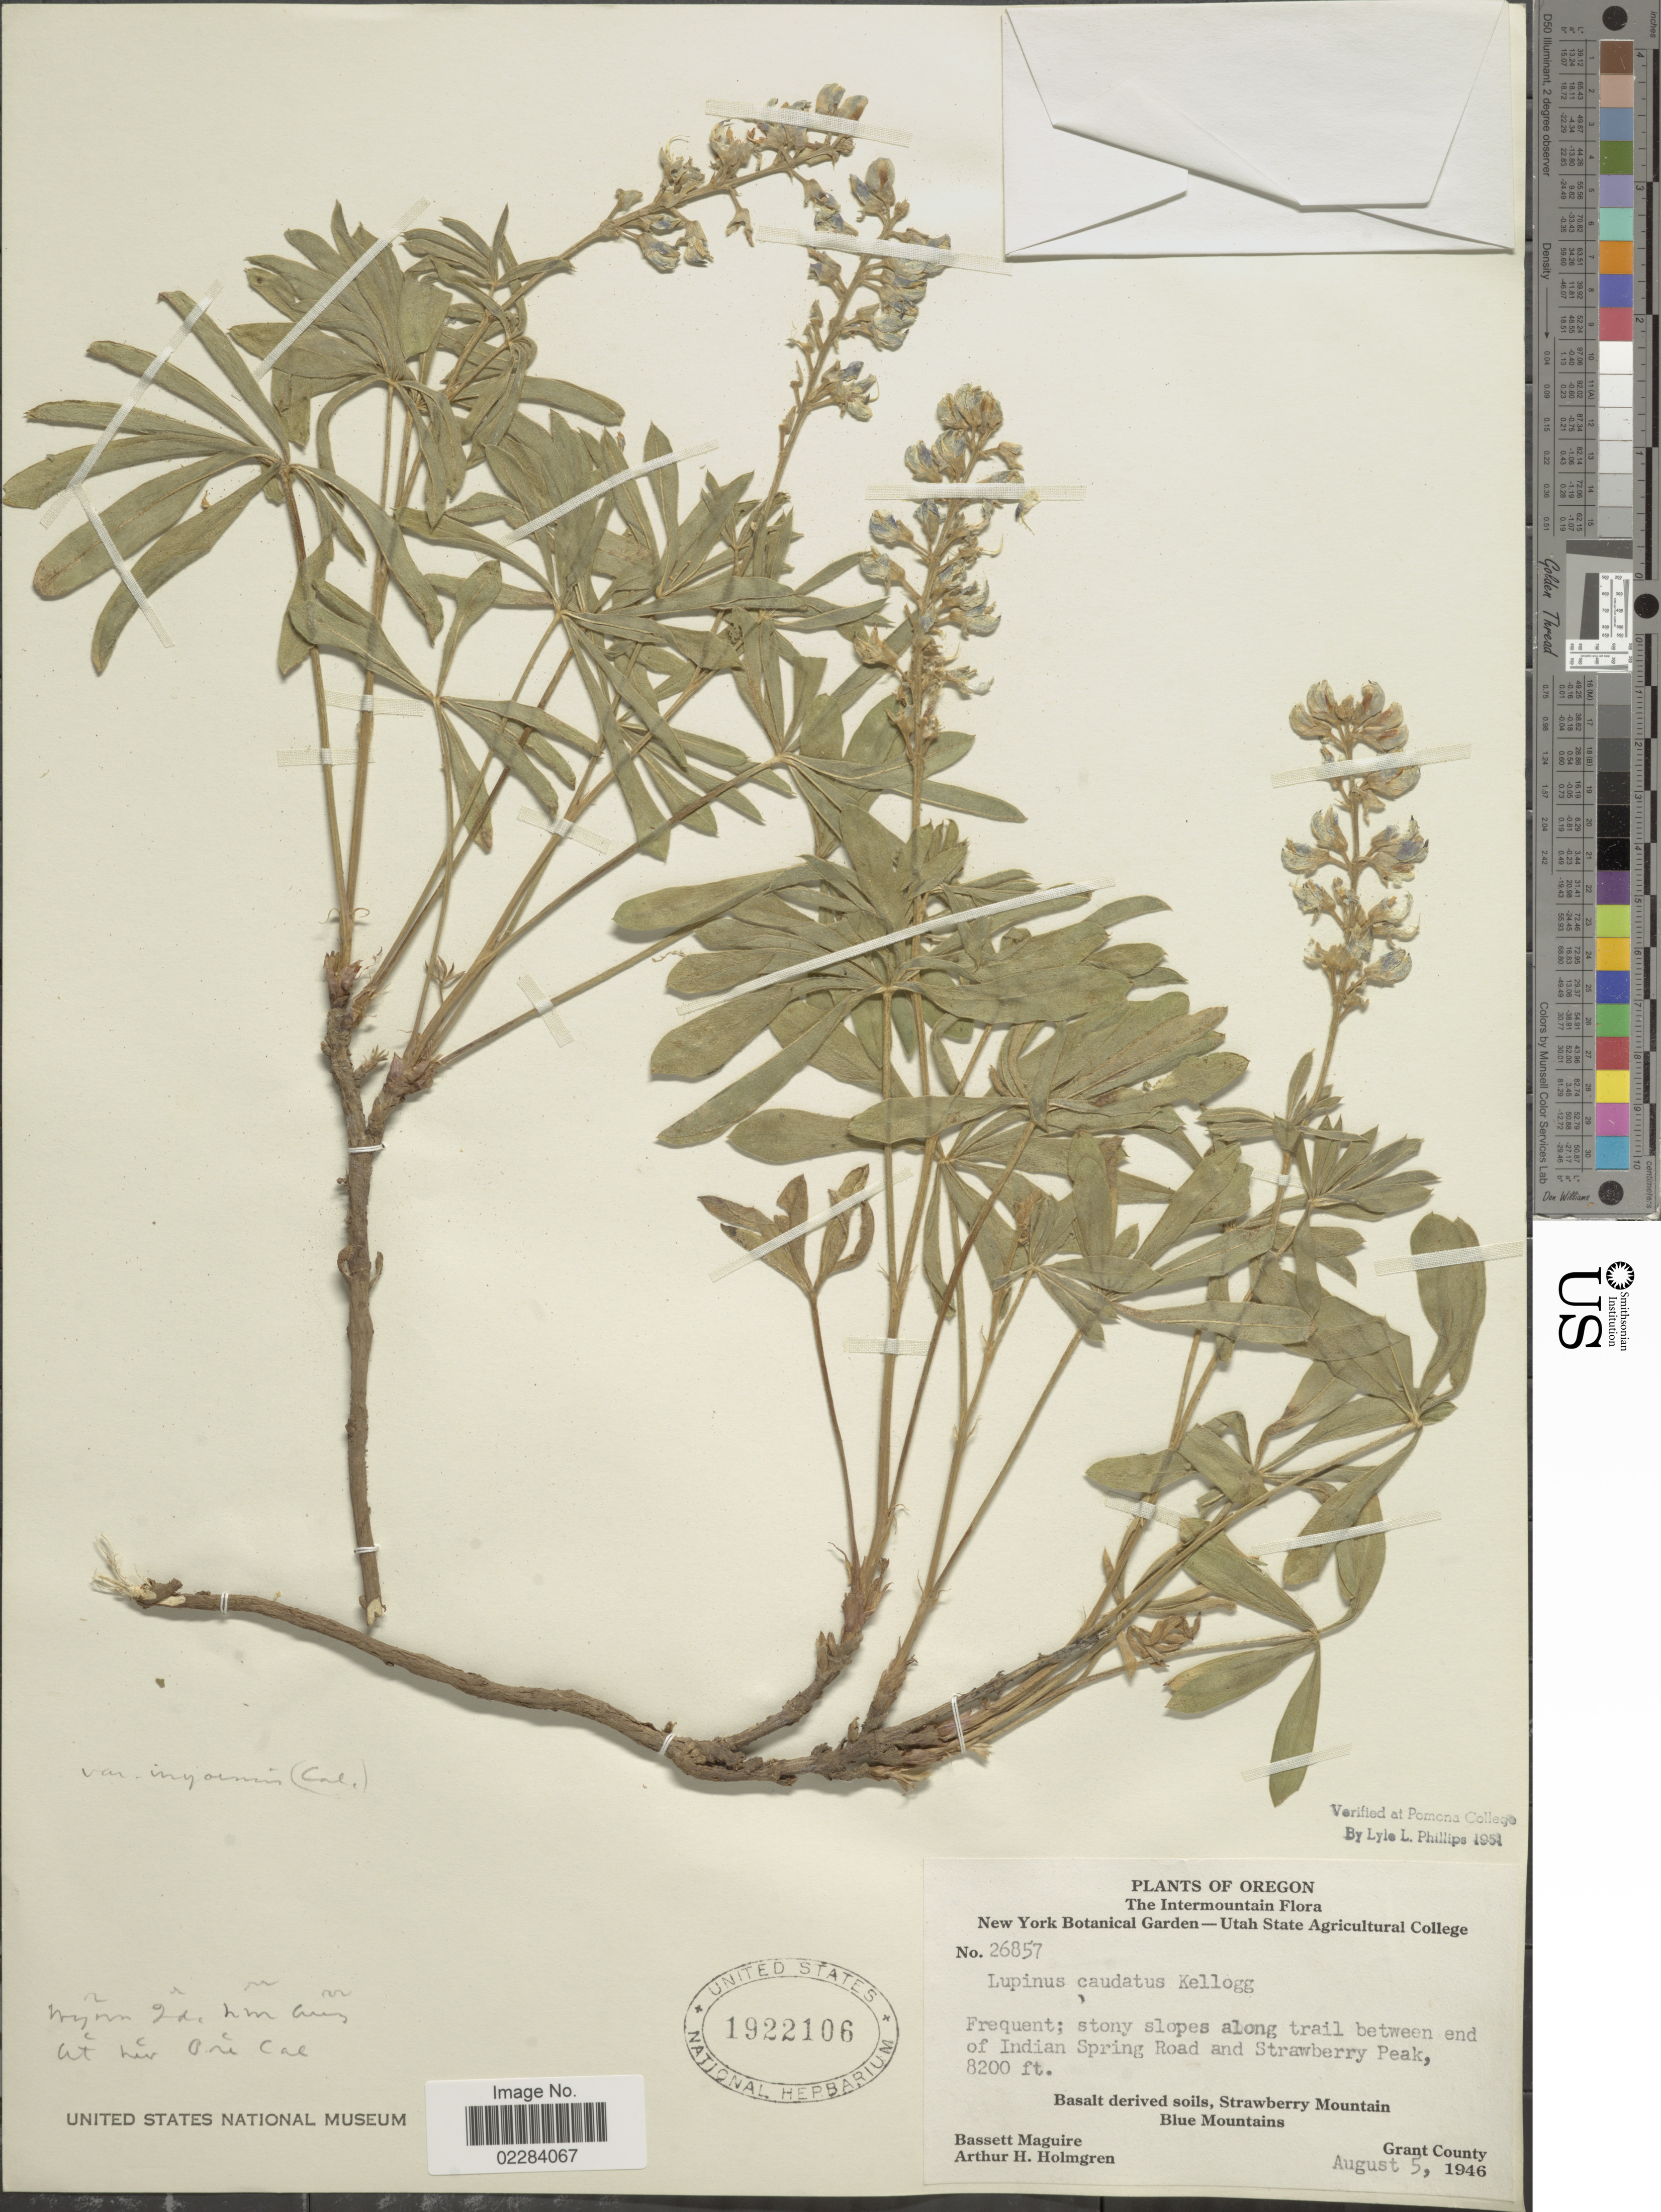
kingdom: Plantae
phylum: Tracheophyta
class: Magnoliopsida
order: Fabales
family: Fabaceae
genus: Lupinus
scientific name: Lupinus caudatus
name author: Kellogg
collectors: B. Maguire & A. H. Holmgren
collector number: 26857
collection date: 1946-08-05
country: United States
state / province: Oregon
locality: The Intermountain. stony slopes along trail between end of Indian Spring Road and Strawberry Peak. Basalt derived soils, Strawberry Mountain. Blue Mountain.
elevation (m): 2499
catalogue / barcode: US 1922106